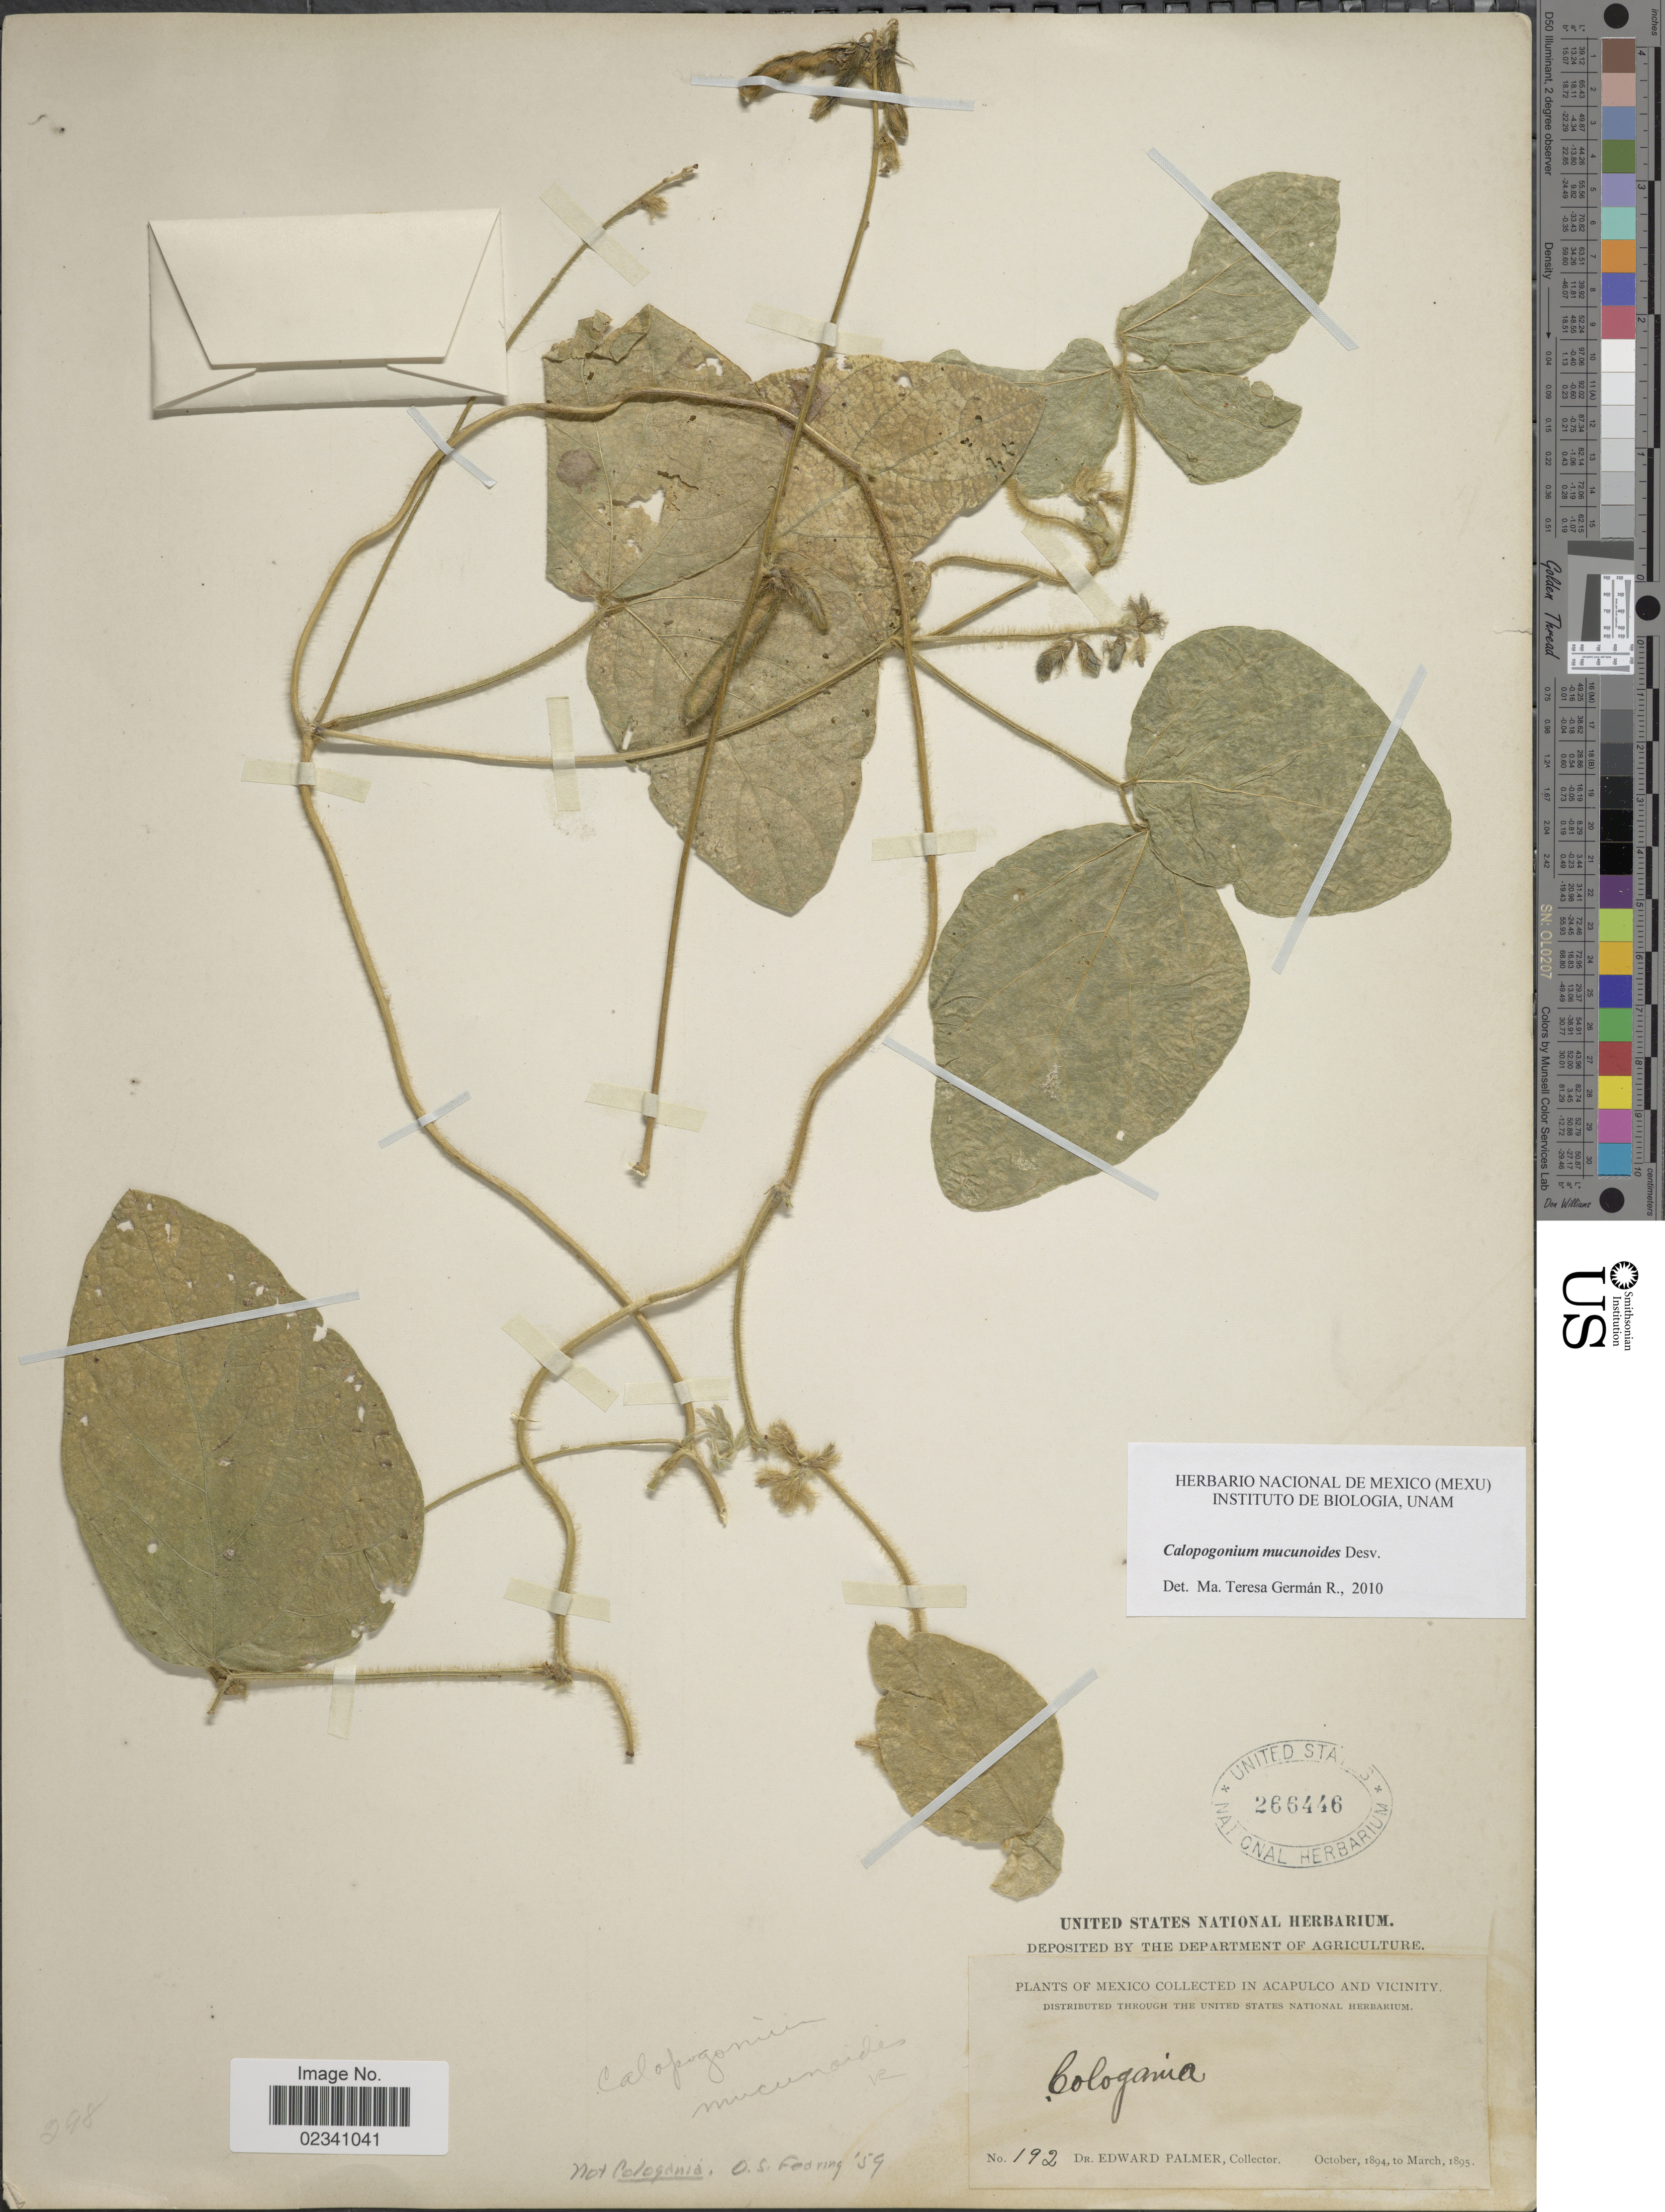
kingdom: Plantae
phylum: Tracheophyta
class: Magnoliopsida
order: Fabales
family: Fabaceae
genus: Calopogonium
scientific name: Calopogonium mucunoides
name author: Desv.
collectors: E. Palmer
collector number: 192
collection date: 1894-10/1895-03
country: Mexico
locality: Acapulco and vicinity.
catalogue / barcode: US 266446